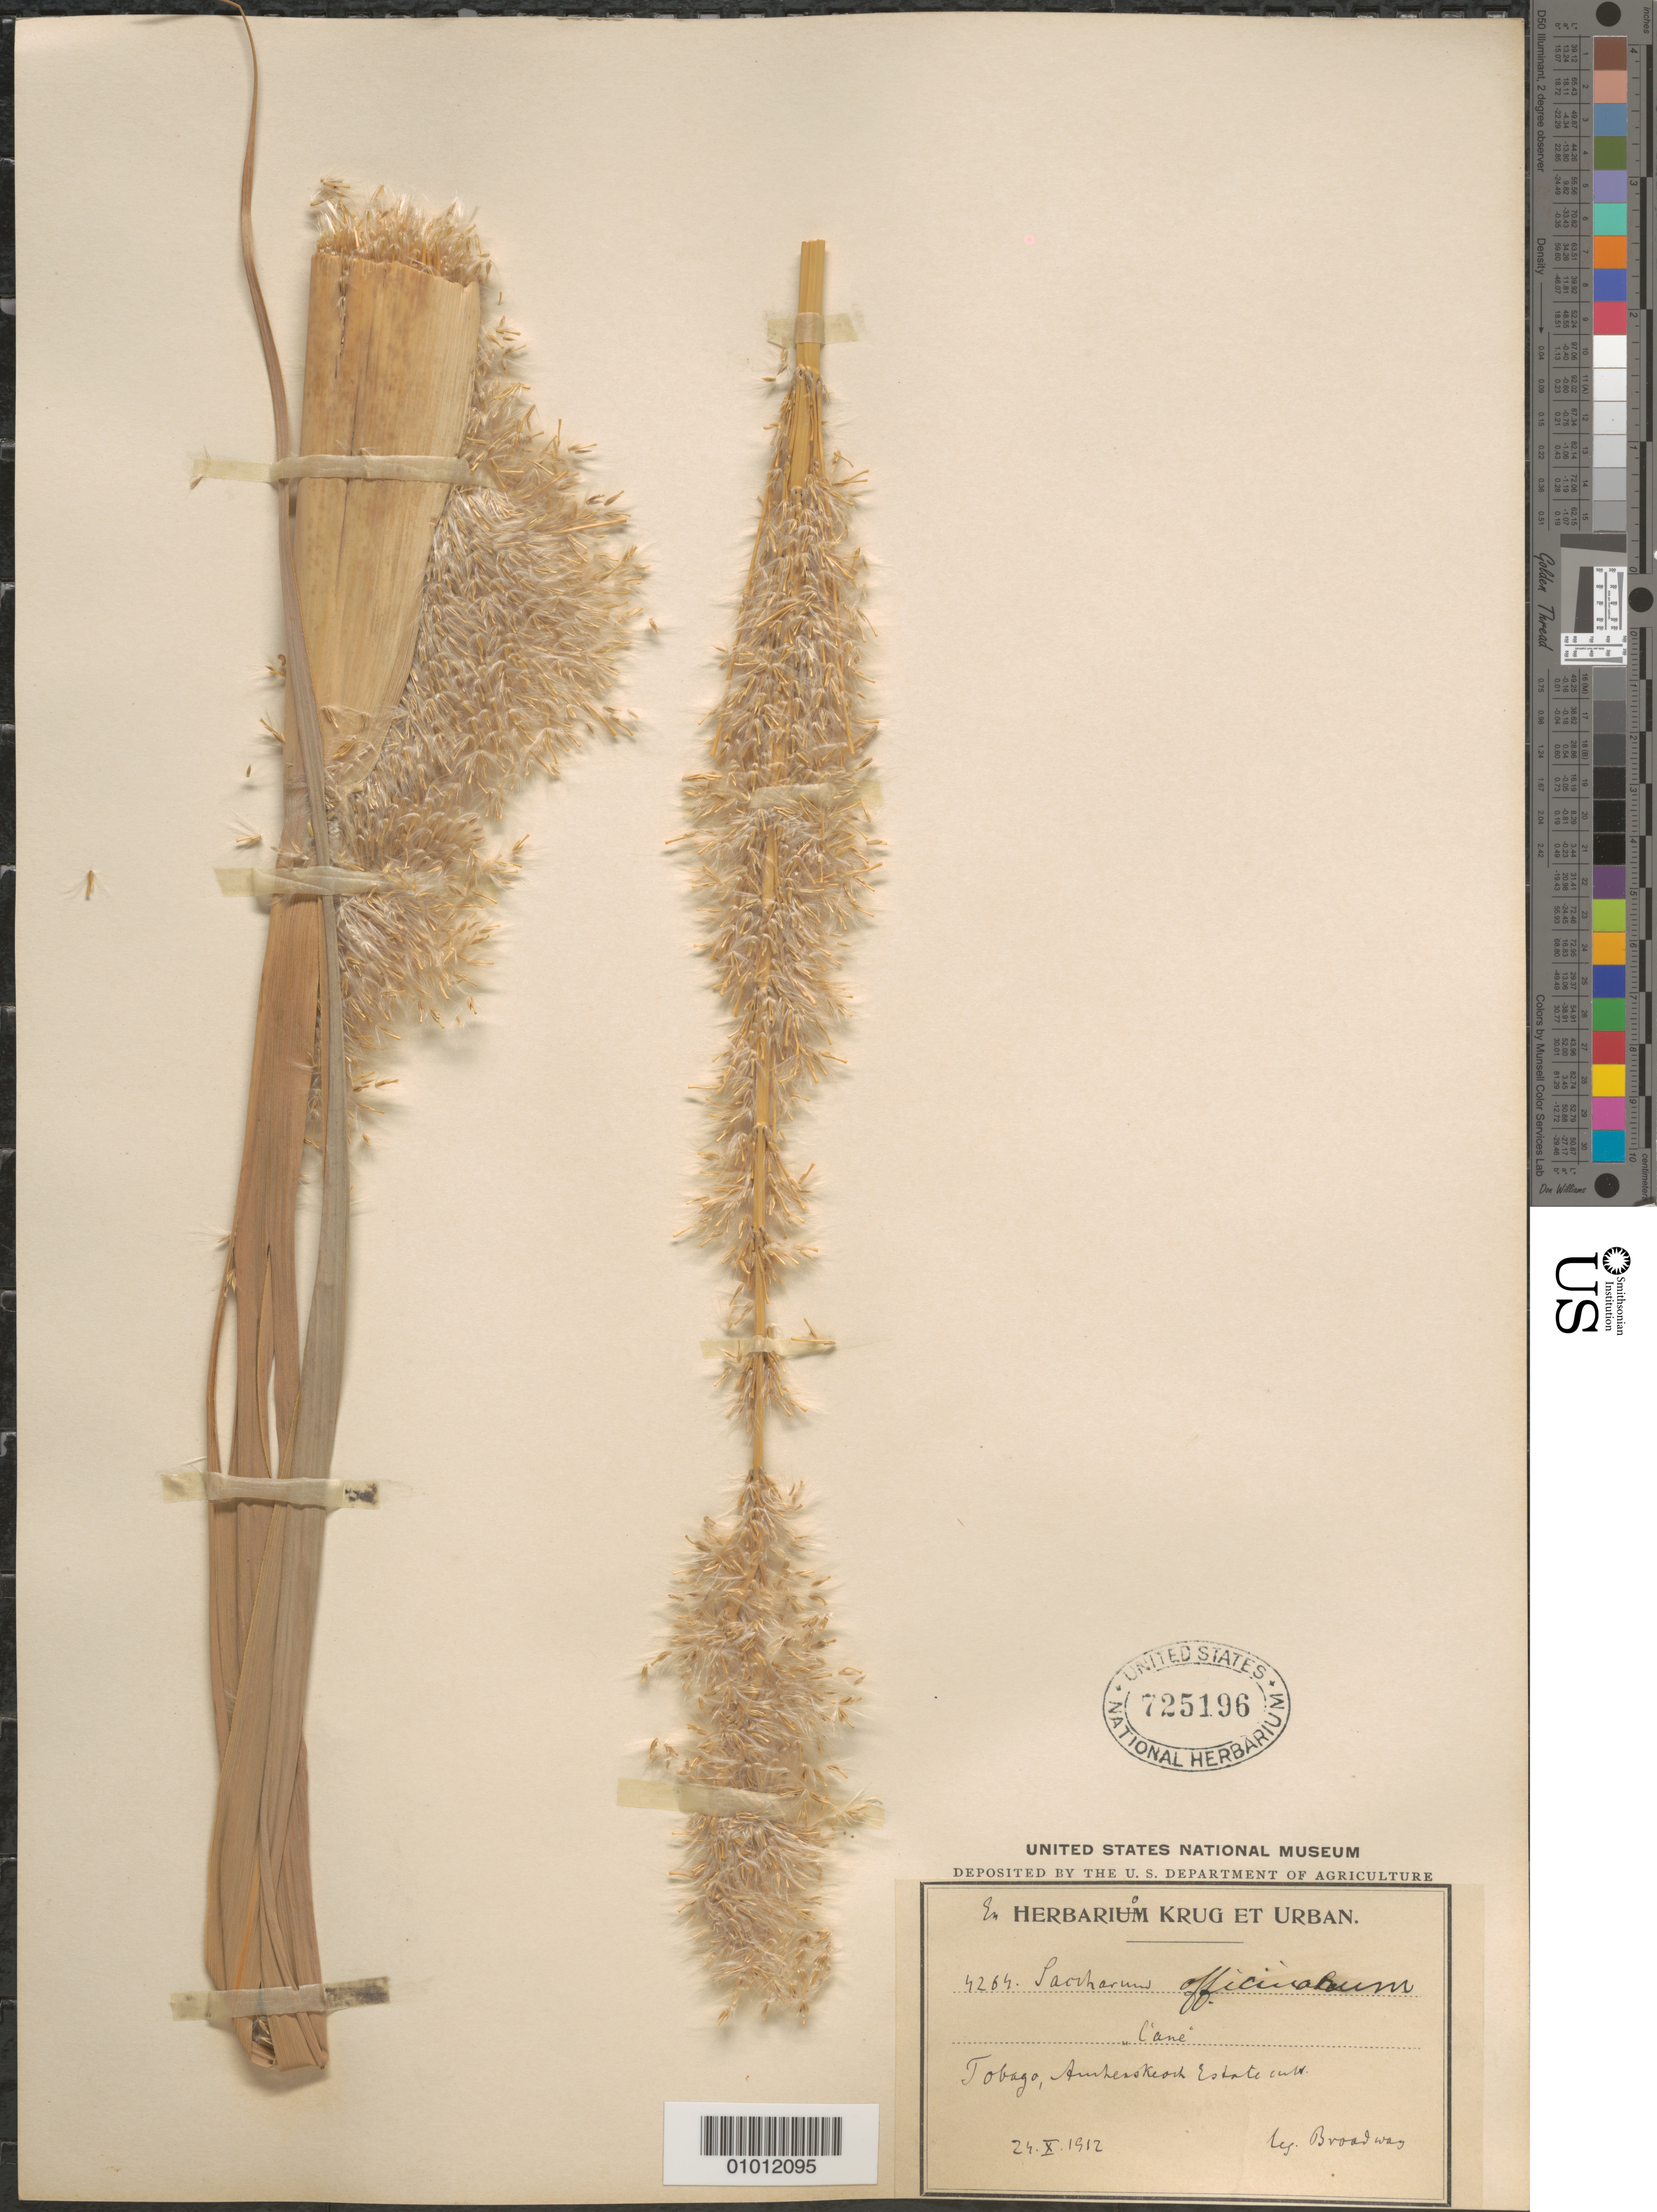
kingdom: Plantae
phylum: Tracheophyta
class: Liliopsida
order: Poales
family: Poaceae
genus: Saccharum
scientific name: Saccharum officinarum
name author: L.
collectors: W. E. Broadway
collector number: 4264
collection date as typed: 24 Oct 1912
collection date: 1912-10-24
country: Trinidad and Tobago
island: Tobago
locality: Auchenskeoch Est.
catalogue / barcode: US 725196